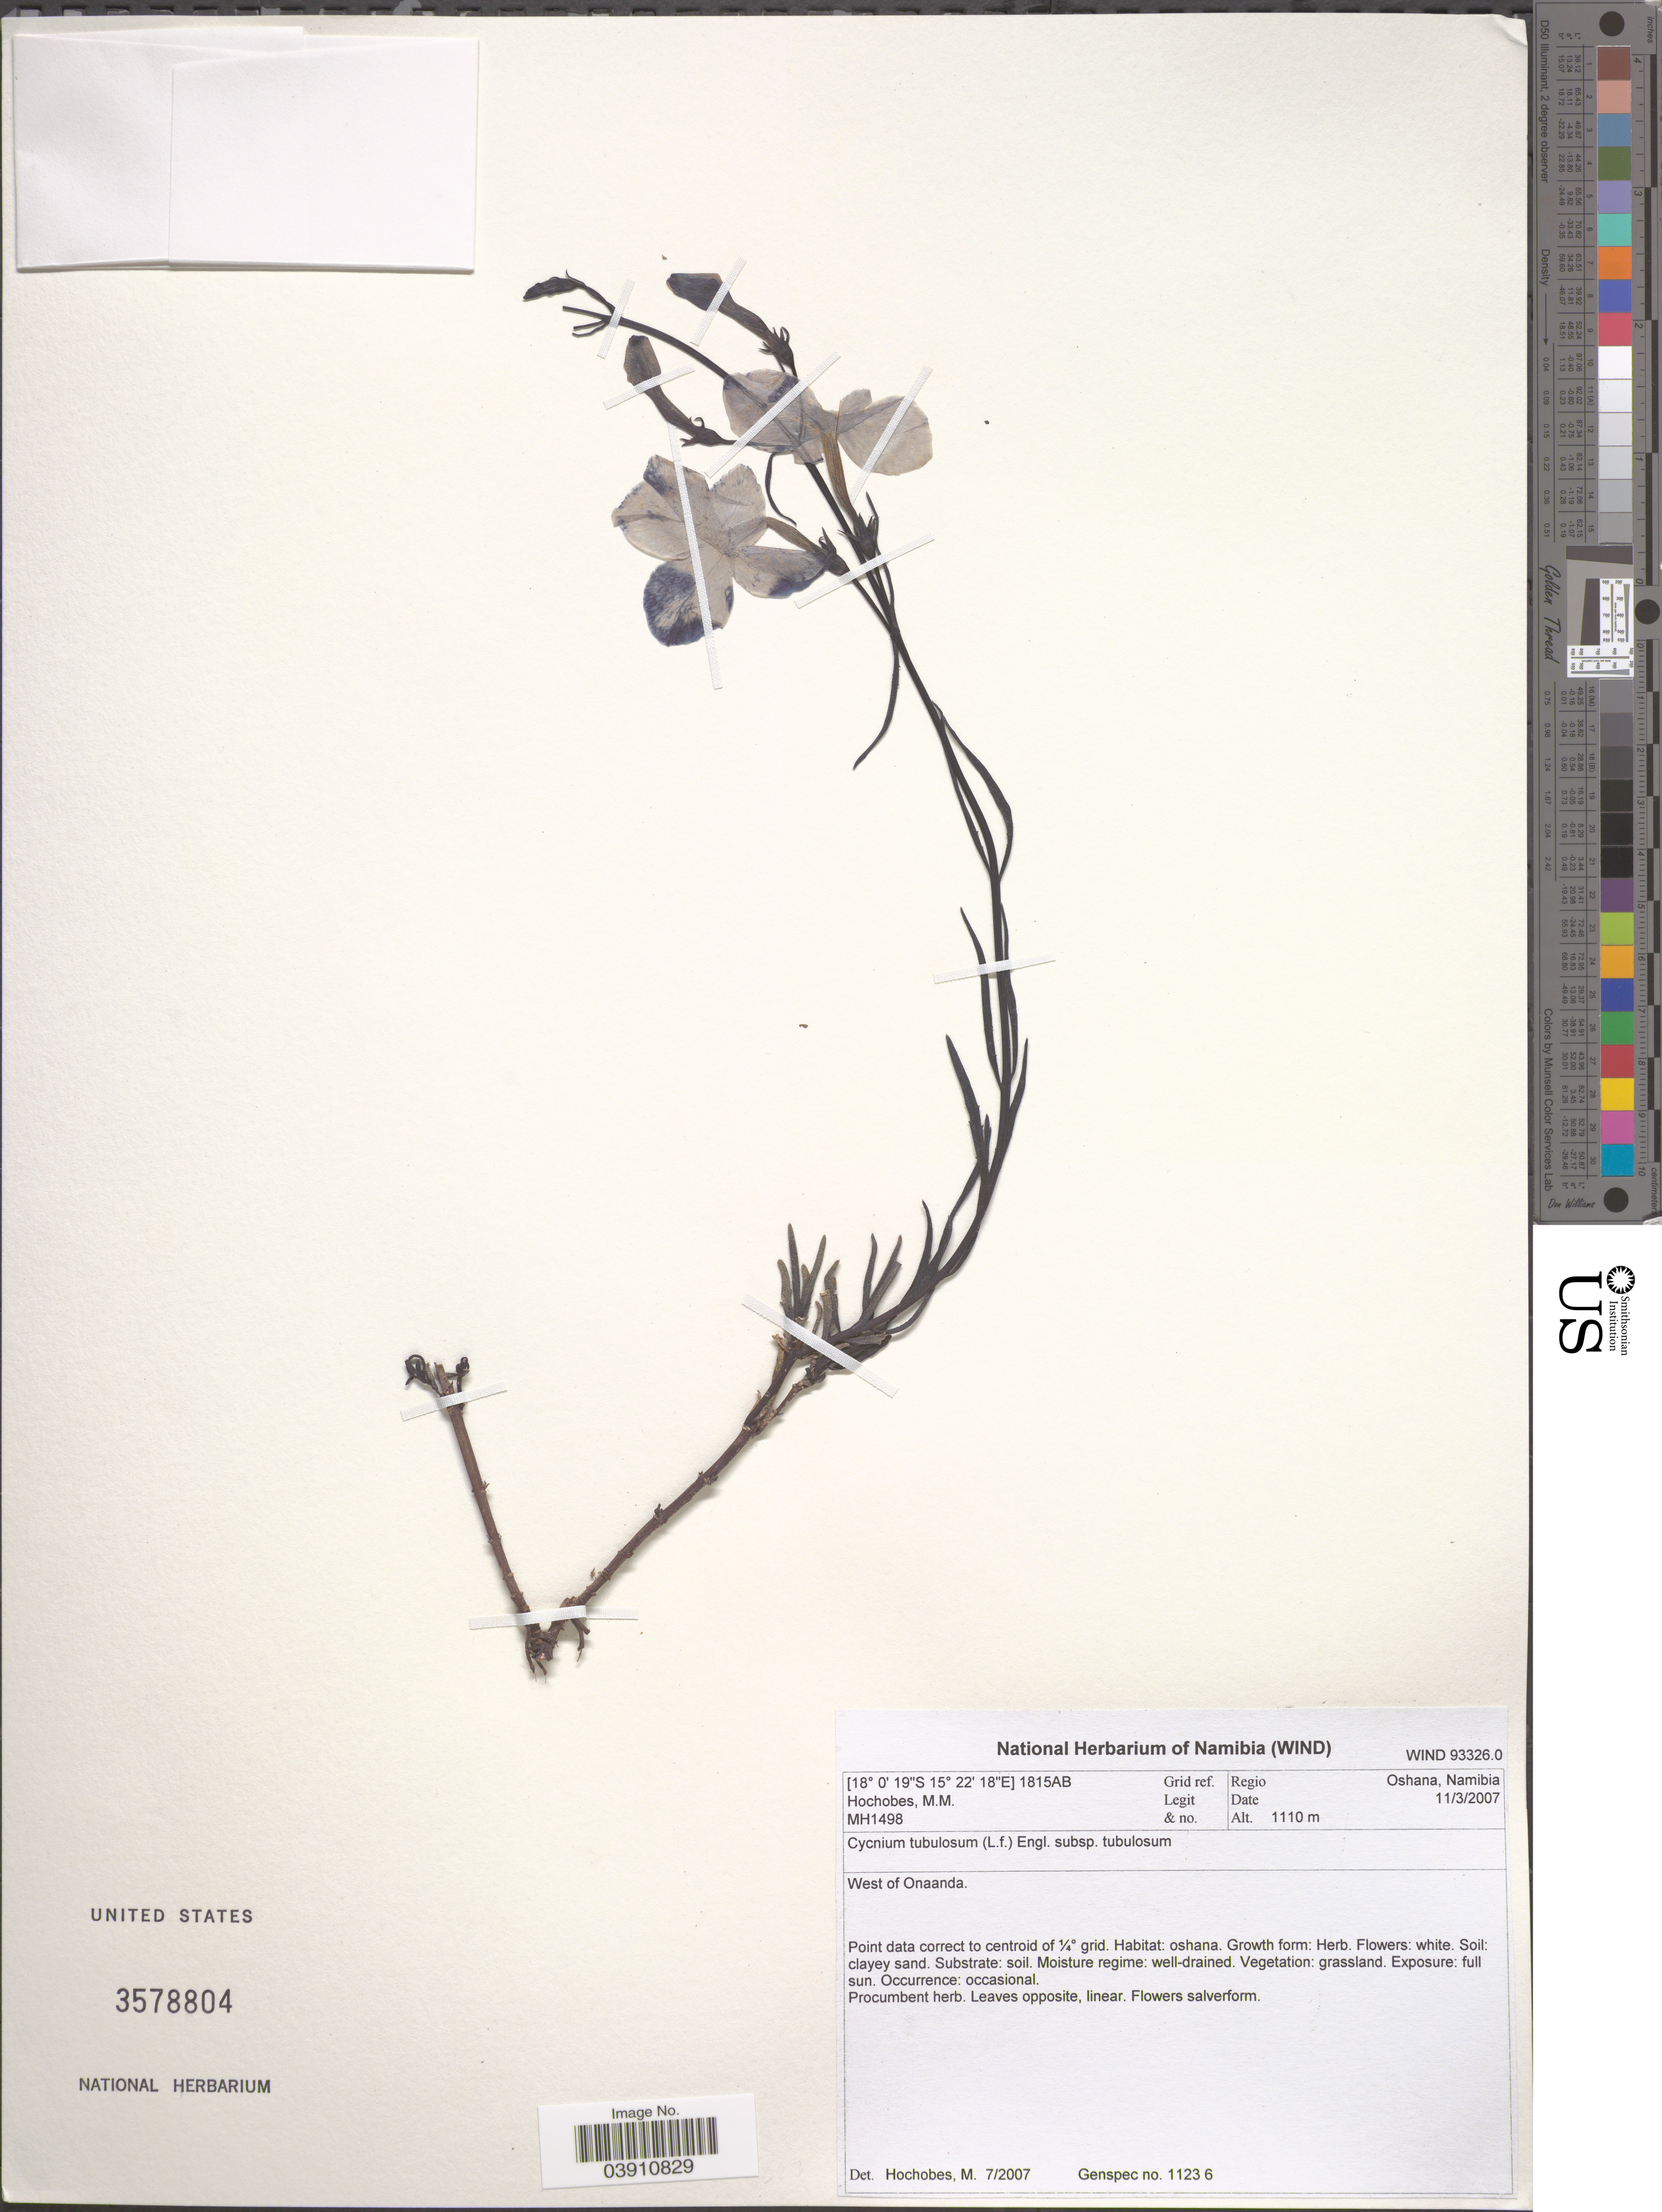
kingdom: Plantae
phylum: Tracheophyta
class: Magnoliopsida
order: Lamiales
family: Orobanchaceae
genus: Cycnium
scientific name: Cycnium tubulosum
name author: (L. f.) Engl.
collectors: M. Hochobes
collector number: MH1498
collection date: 2007-03-11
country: Namibia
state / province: Oshana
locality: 1815AB Grid ref. Regio Oshana, Namibia. West of Onaanda.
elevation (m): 1110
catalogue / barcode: US 3578804